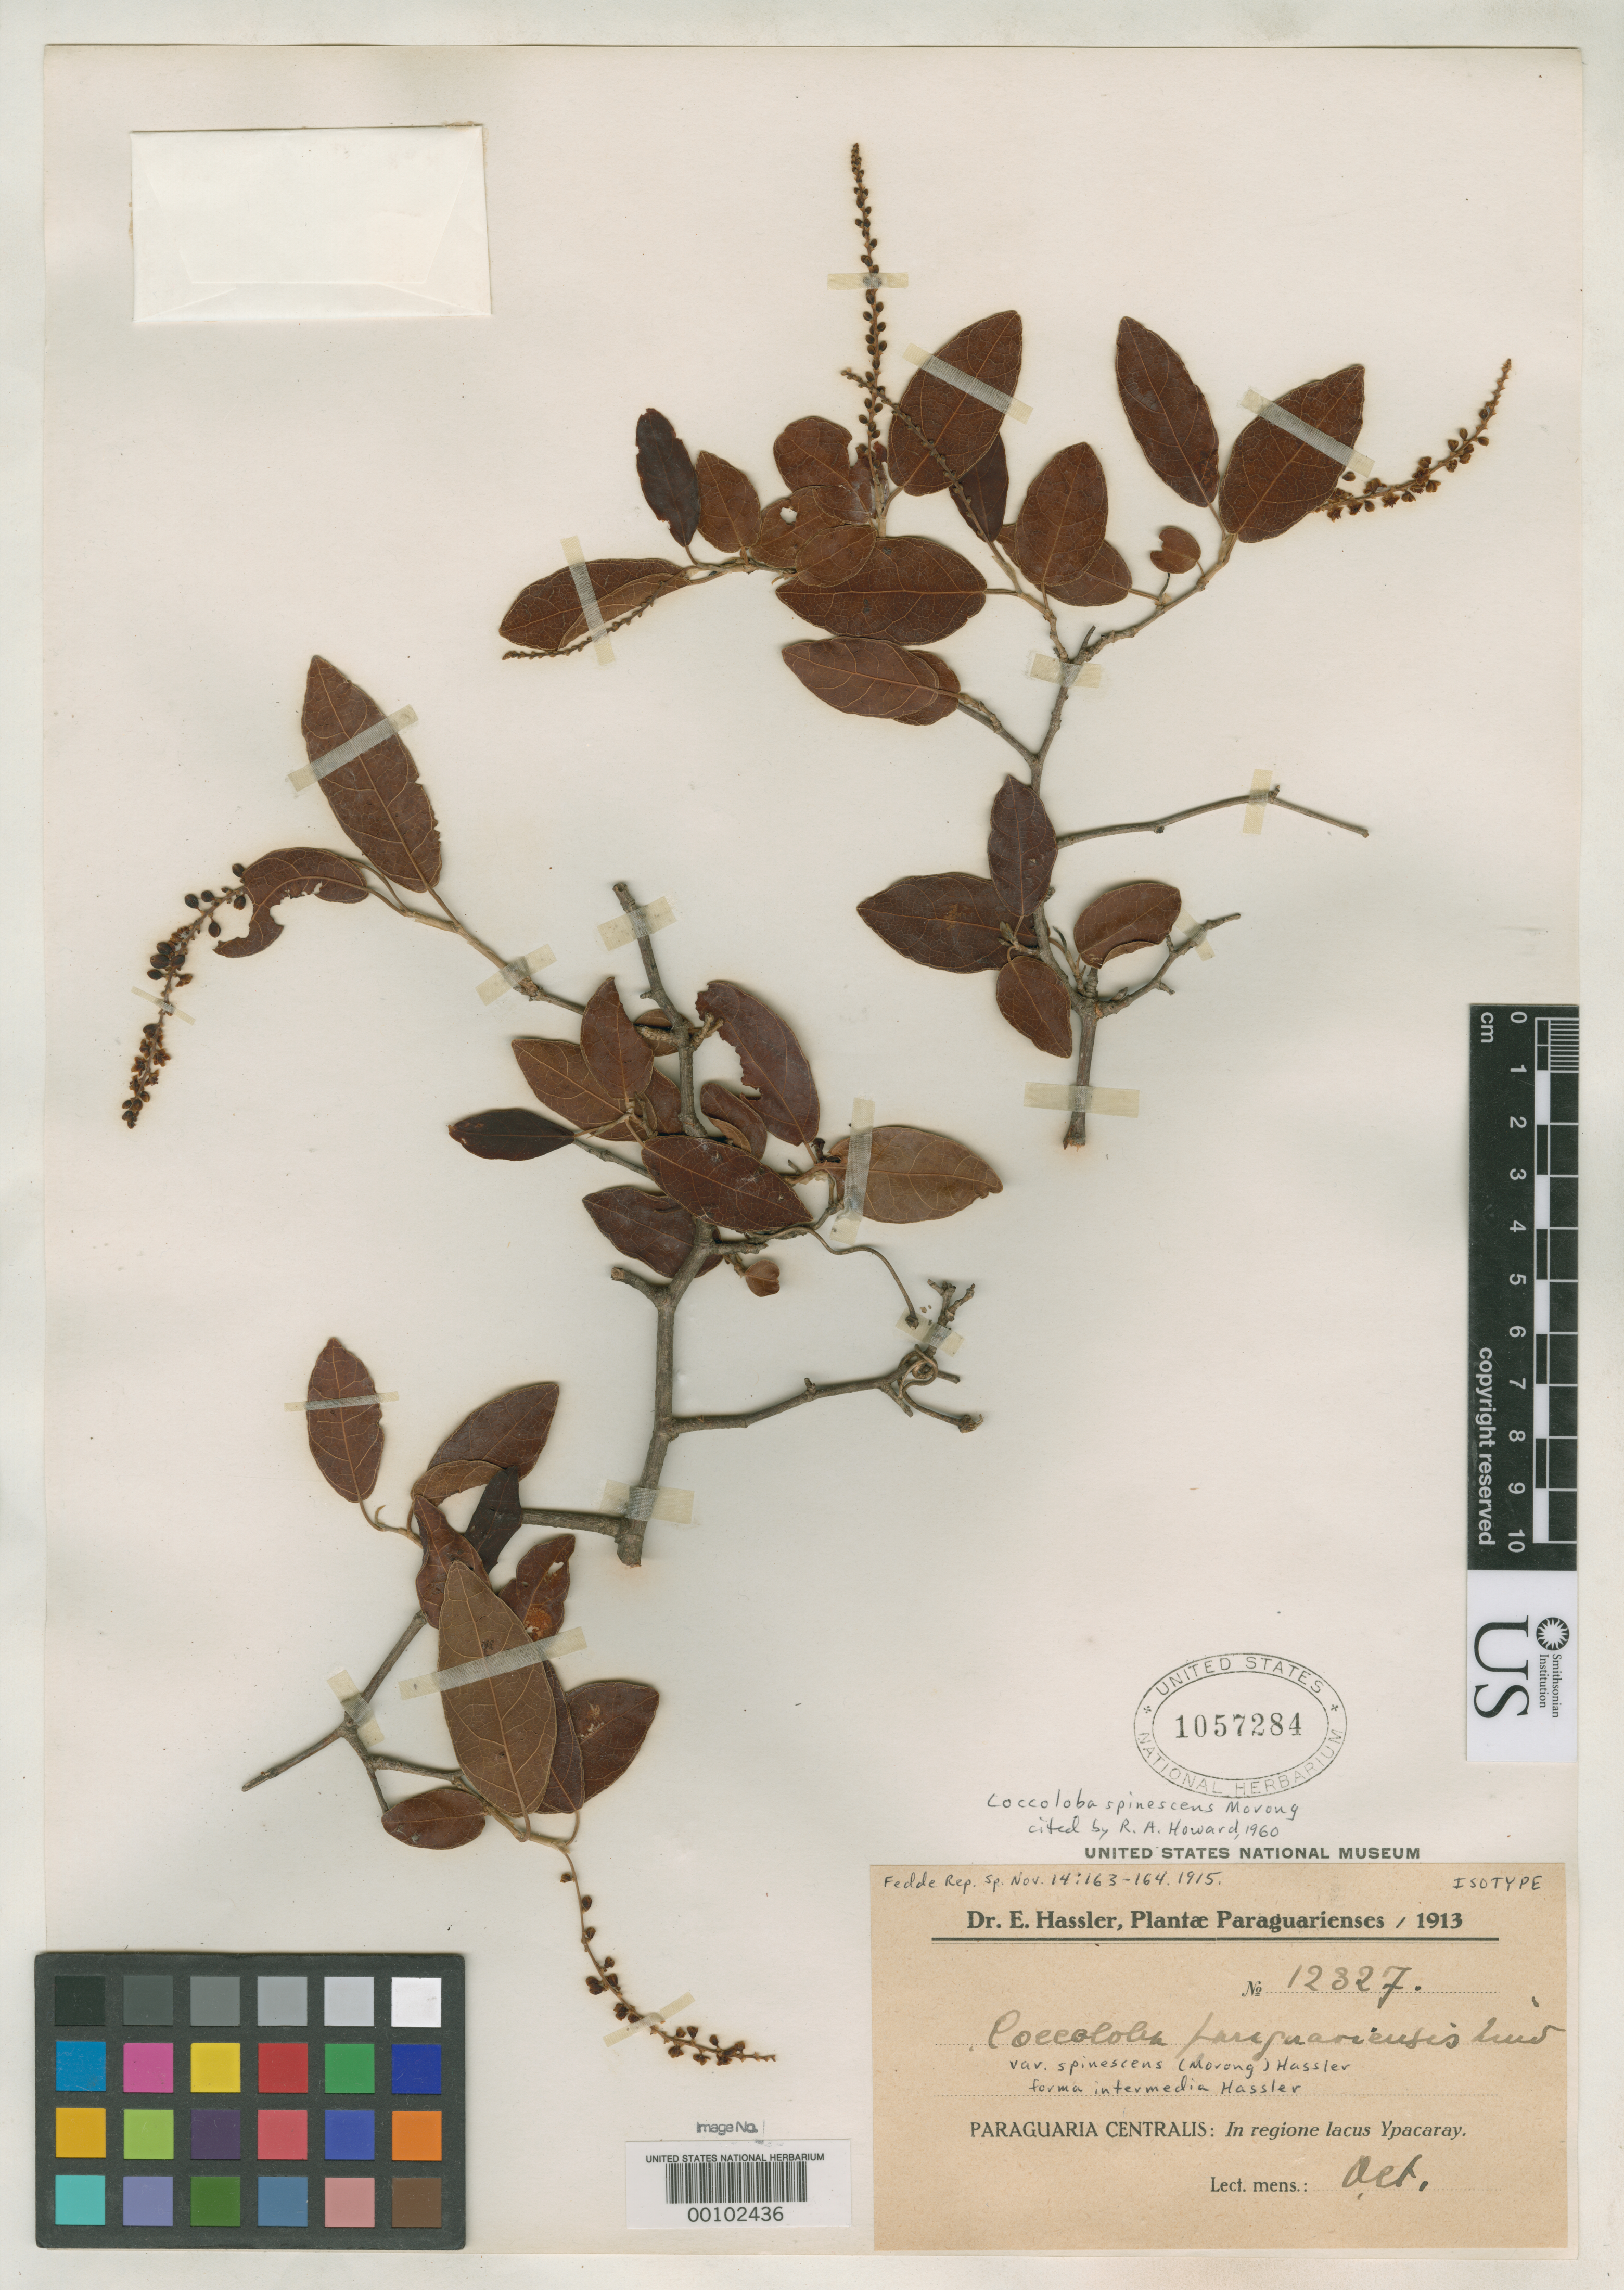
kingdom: Plantae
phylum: Tracheophyta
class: Magnoliopsida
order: Caryophyllales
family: Polygonaceae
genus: Coccoloba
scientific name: Coccoloba paraguariensis f. intermedia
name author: Hassl.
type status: Isotype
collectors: E. Hassler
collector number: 12327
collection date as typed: Oct 1913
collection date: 1913-10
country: Paraguay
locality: Regione Lacus Ypacaray.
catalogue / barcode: US 1057284